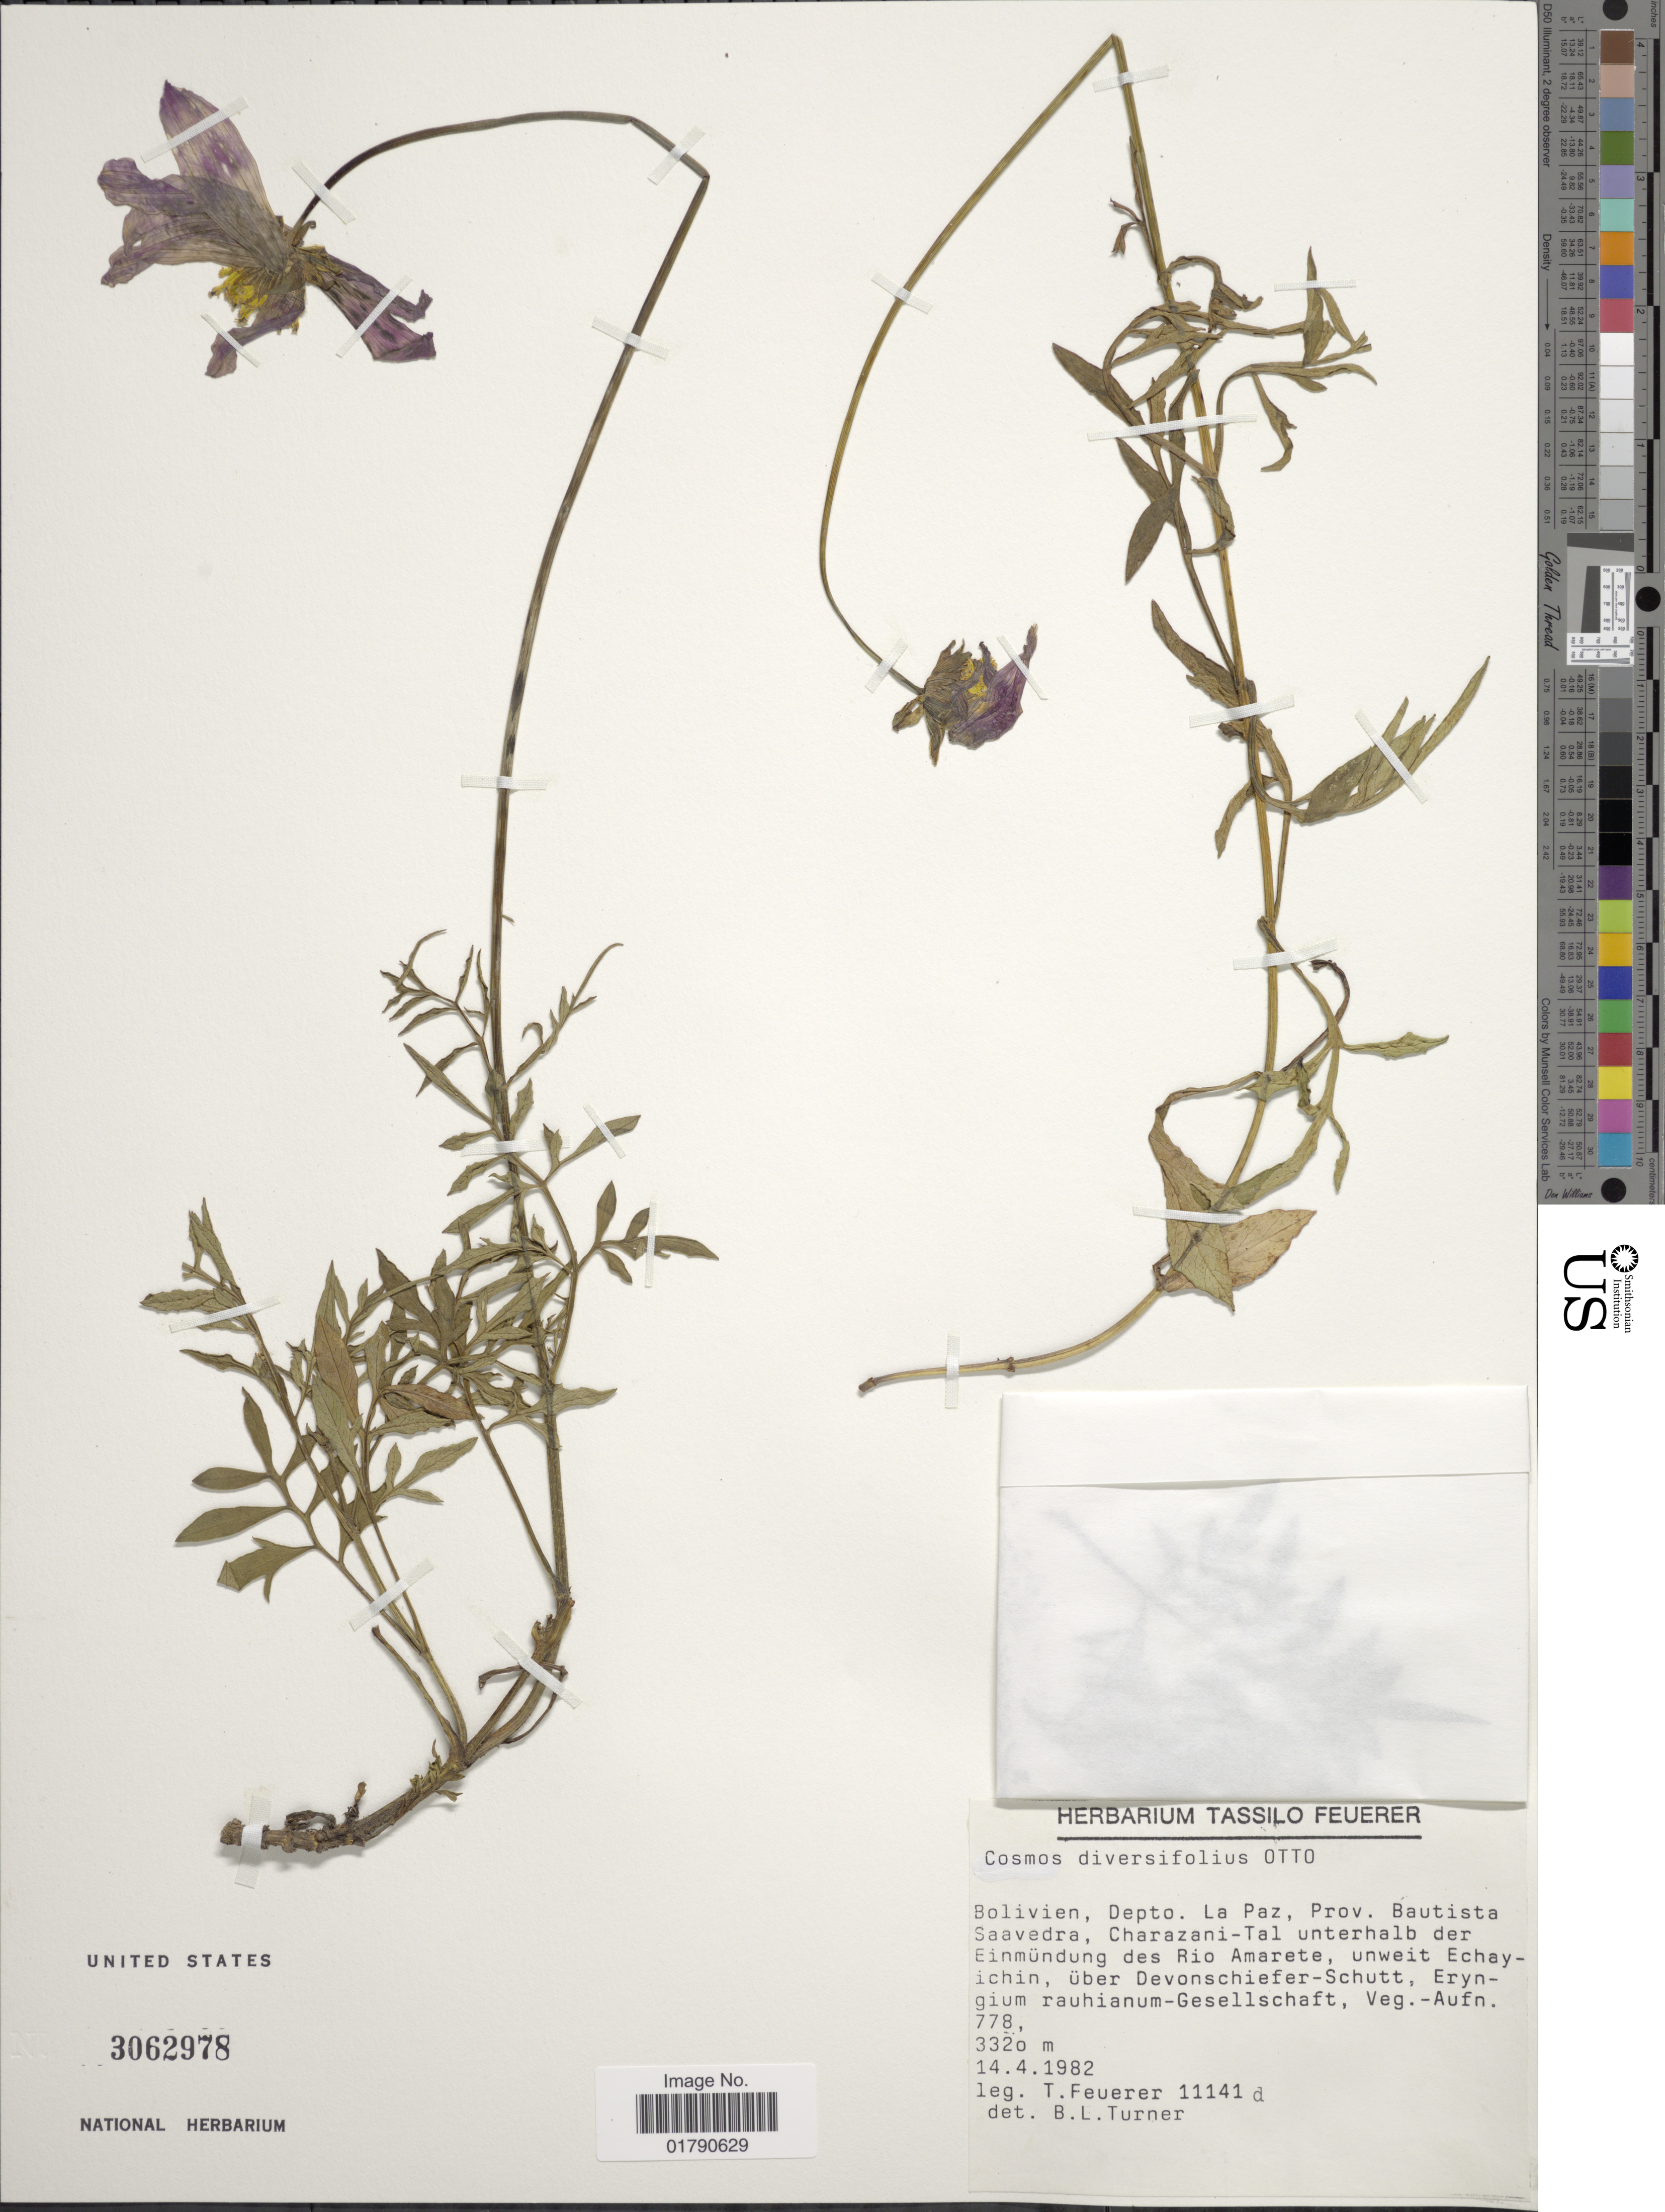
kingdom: Plantae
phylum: Tracheophyta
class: Magnoliopsida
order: Asterales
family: Asteraceae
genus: Cosmos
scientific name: Cosmos peucedanifolius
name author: Wedd.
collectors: T. Feuerer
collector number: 11141d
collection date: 1982-04-14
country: Bolivia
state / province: La Paz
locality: Prov. Bautista Saavedra, Charazani-Tal unterhalb der Einmundung des Rio Amarete, unweit Echayichin, uber Devonschiefer-Schutt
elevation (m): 3320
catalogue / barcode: US 3062978